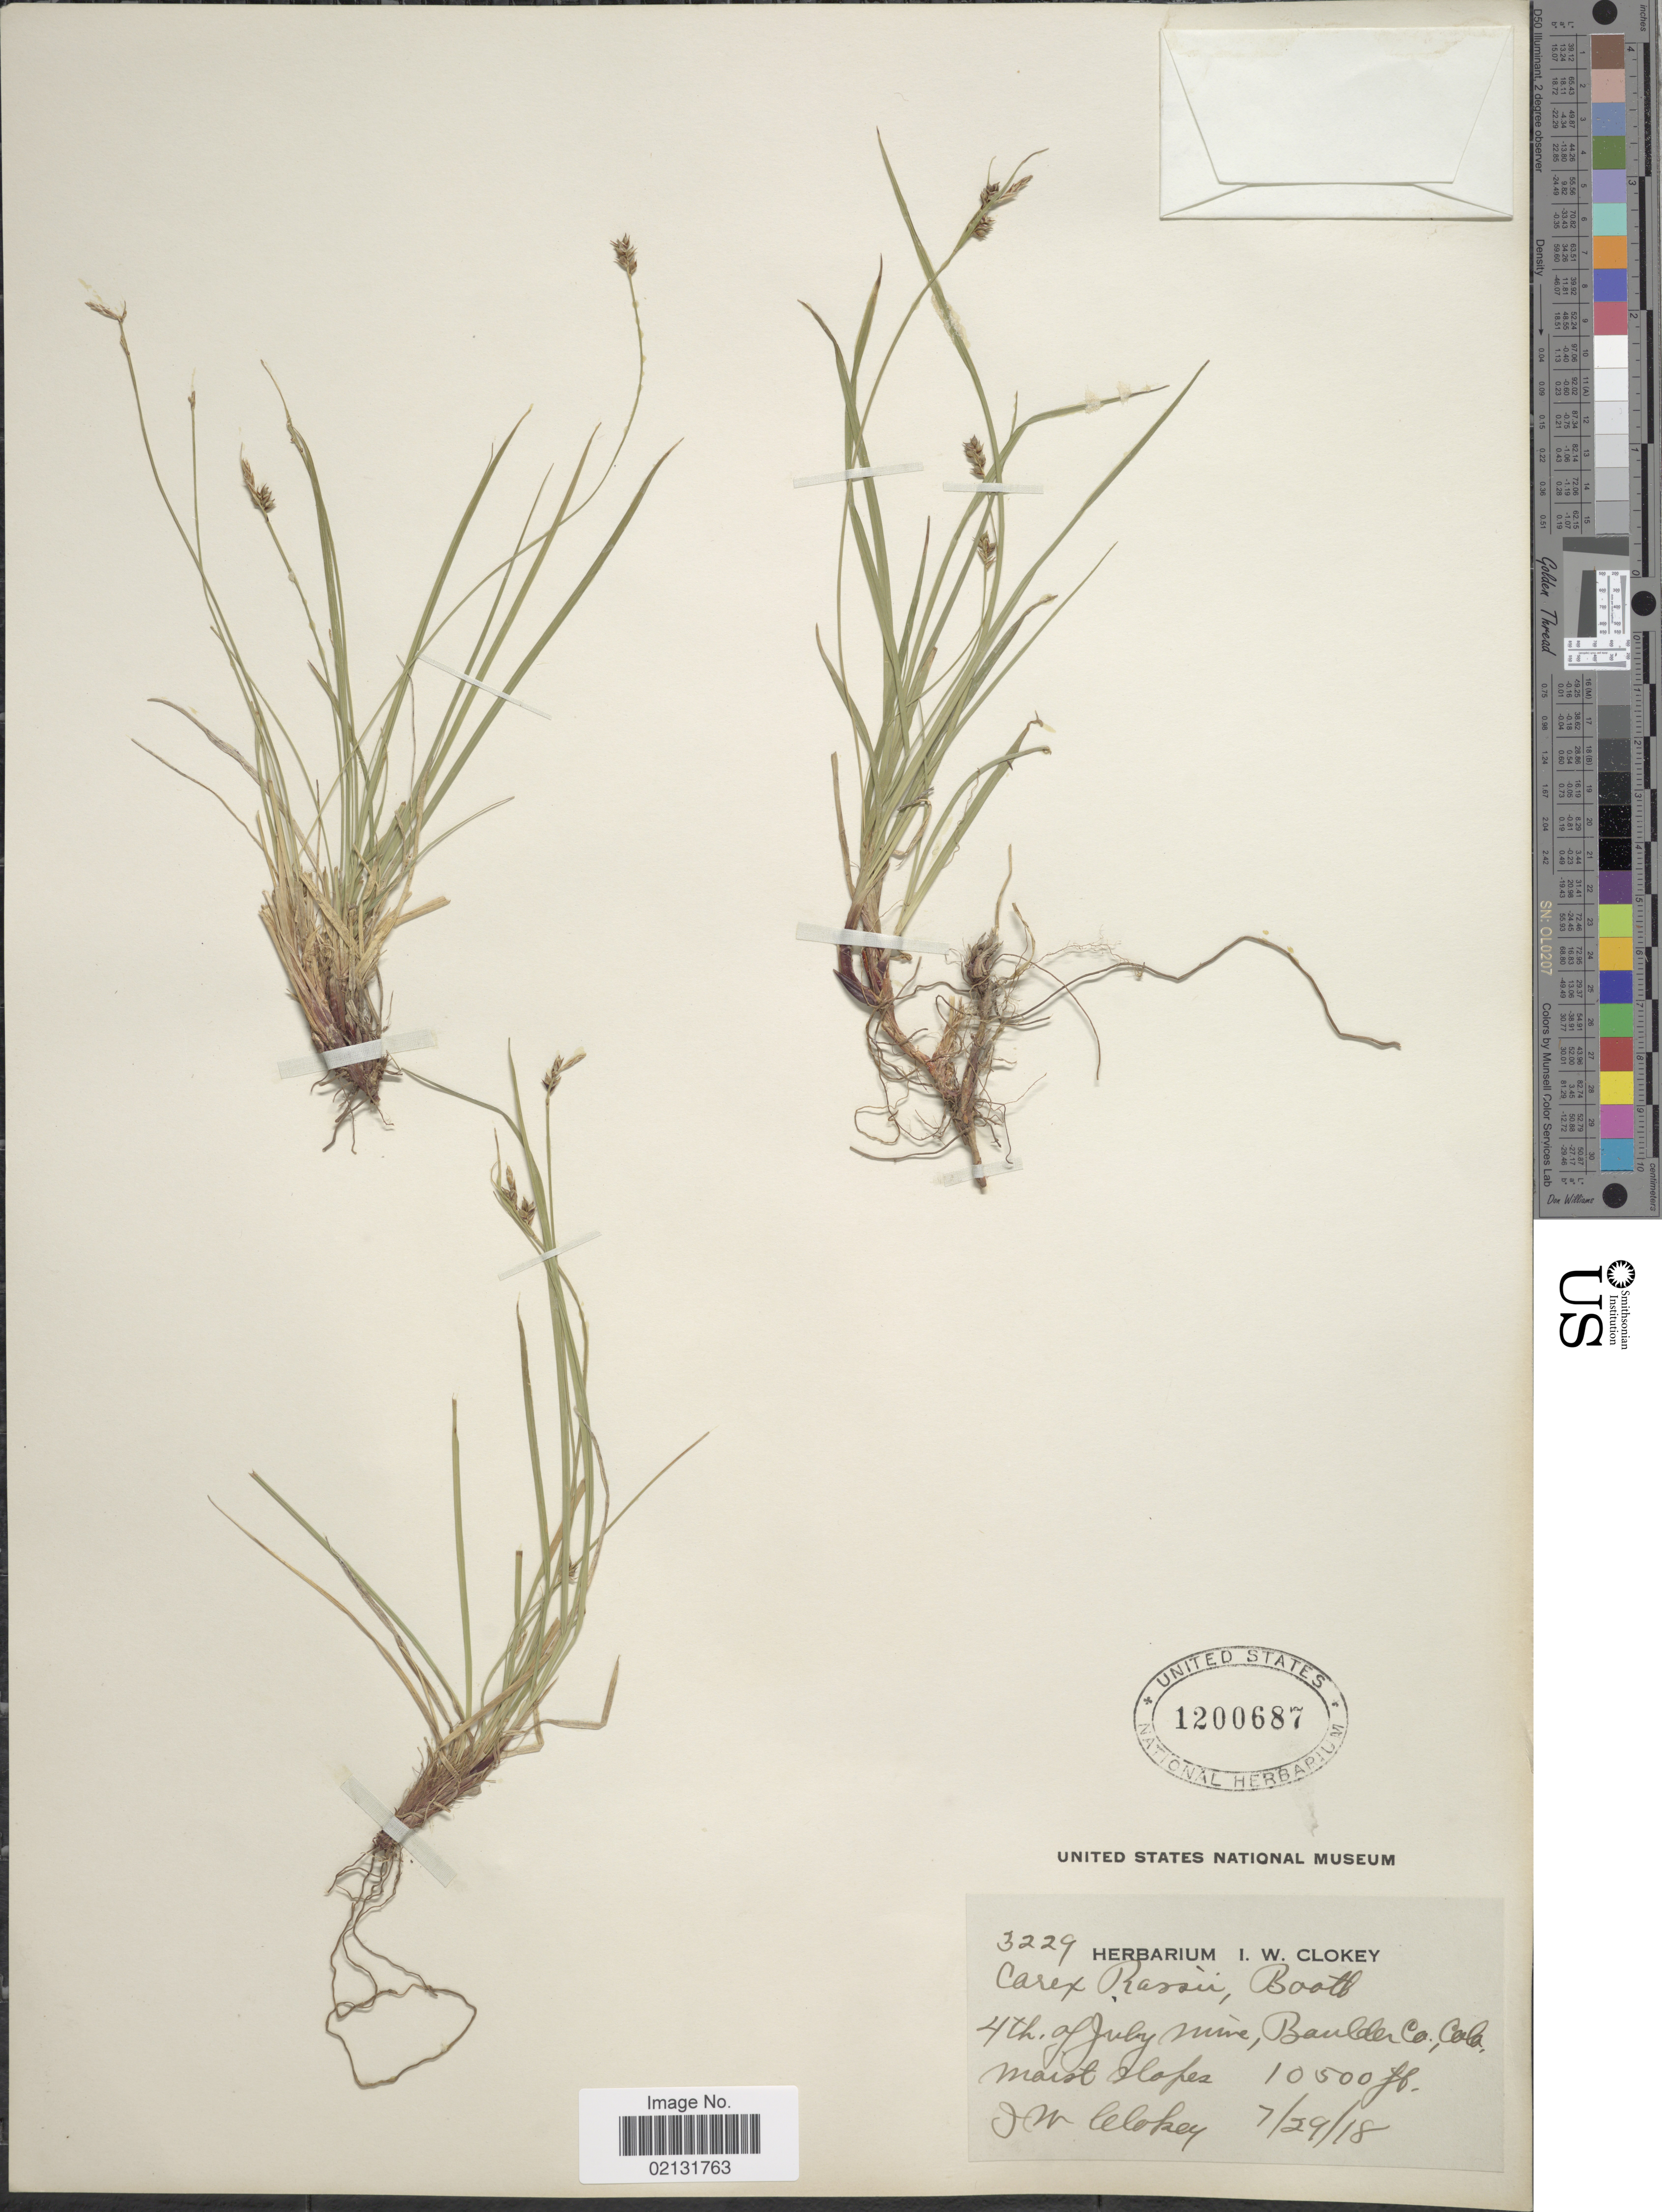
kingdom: Plantae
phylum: Tracheophyta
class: Liliopsida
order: Poales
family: Cyperaceae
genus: Carex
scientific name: Carex rossii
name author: Boott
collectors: I. W. Clokey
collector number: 3229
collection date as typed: Transcribed d/m/y: 29/7/18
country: United States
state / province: Colorado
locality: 4th. of July Mine, Boulder Co., moist slopes.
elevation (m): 3200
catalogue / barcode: US 1200687